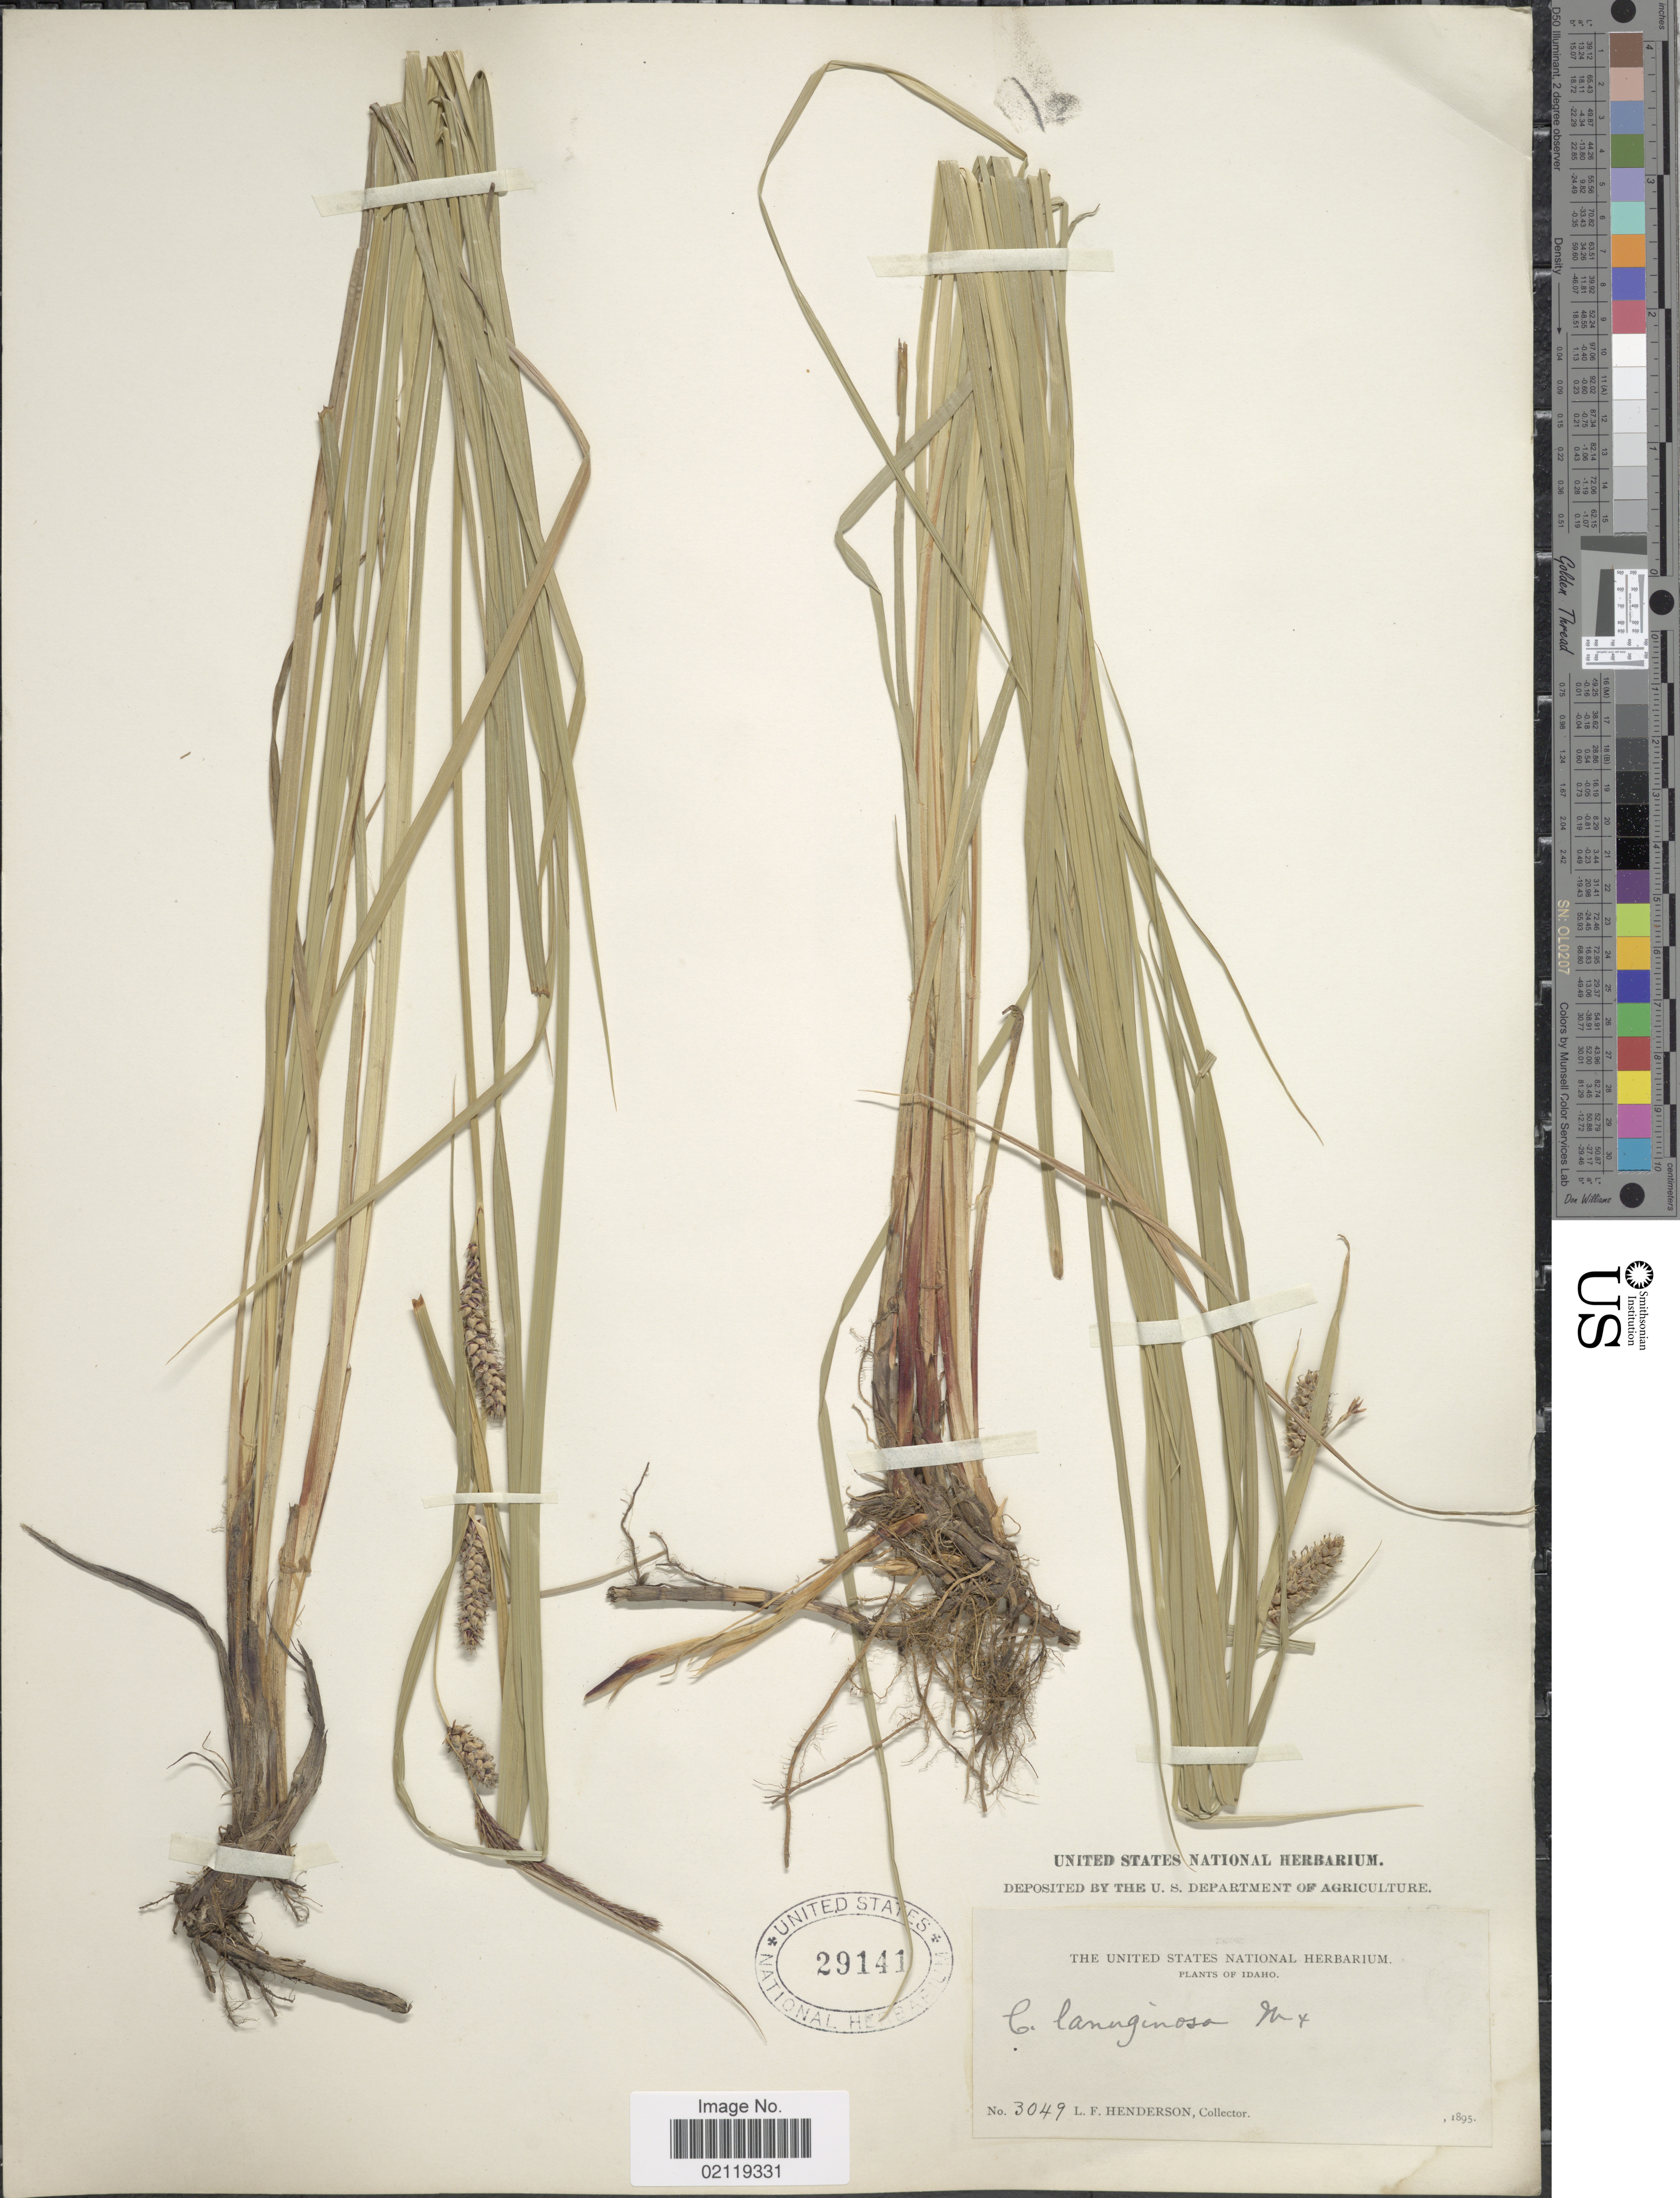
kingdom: Plantae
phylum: Tracheophyta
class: Liliopsida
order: Poales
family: Cyperaceae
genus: Carex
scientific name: Carex pellita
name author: Muhl. ex Willd.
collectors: L. Henderson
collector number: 3049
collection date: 1895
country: United States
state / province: Idaho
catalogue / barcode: US 29141